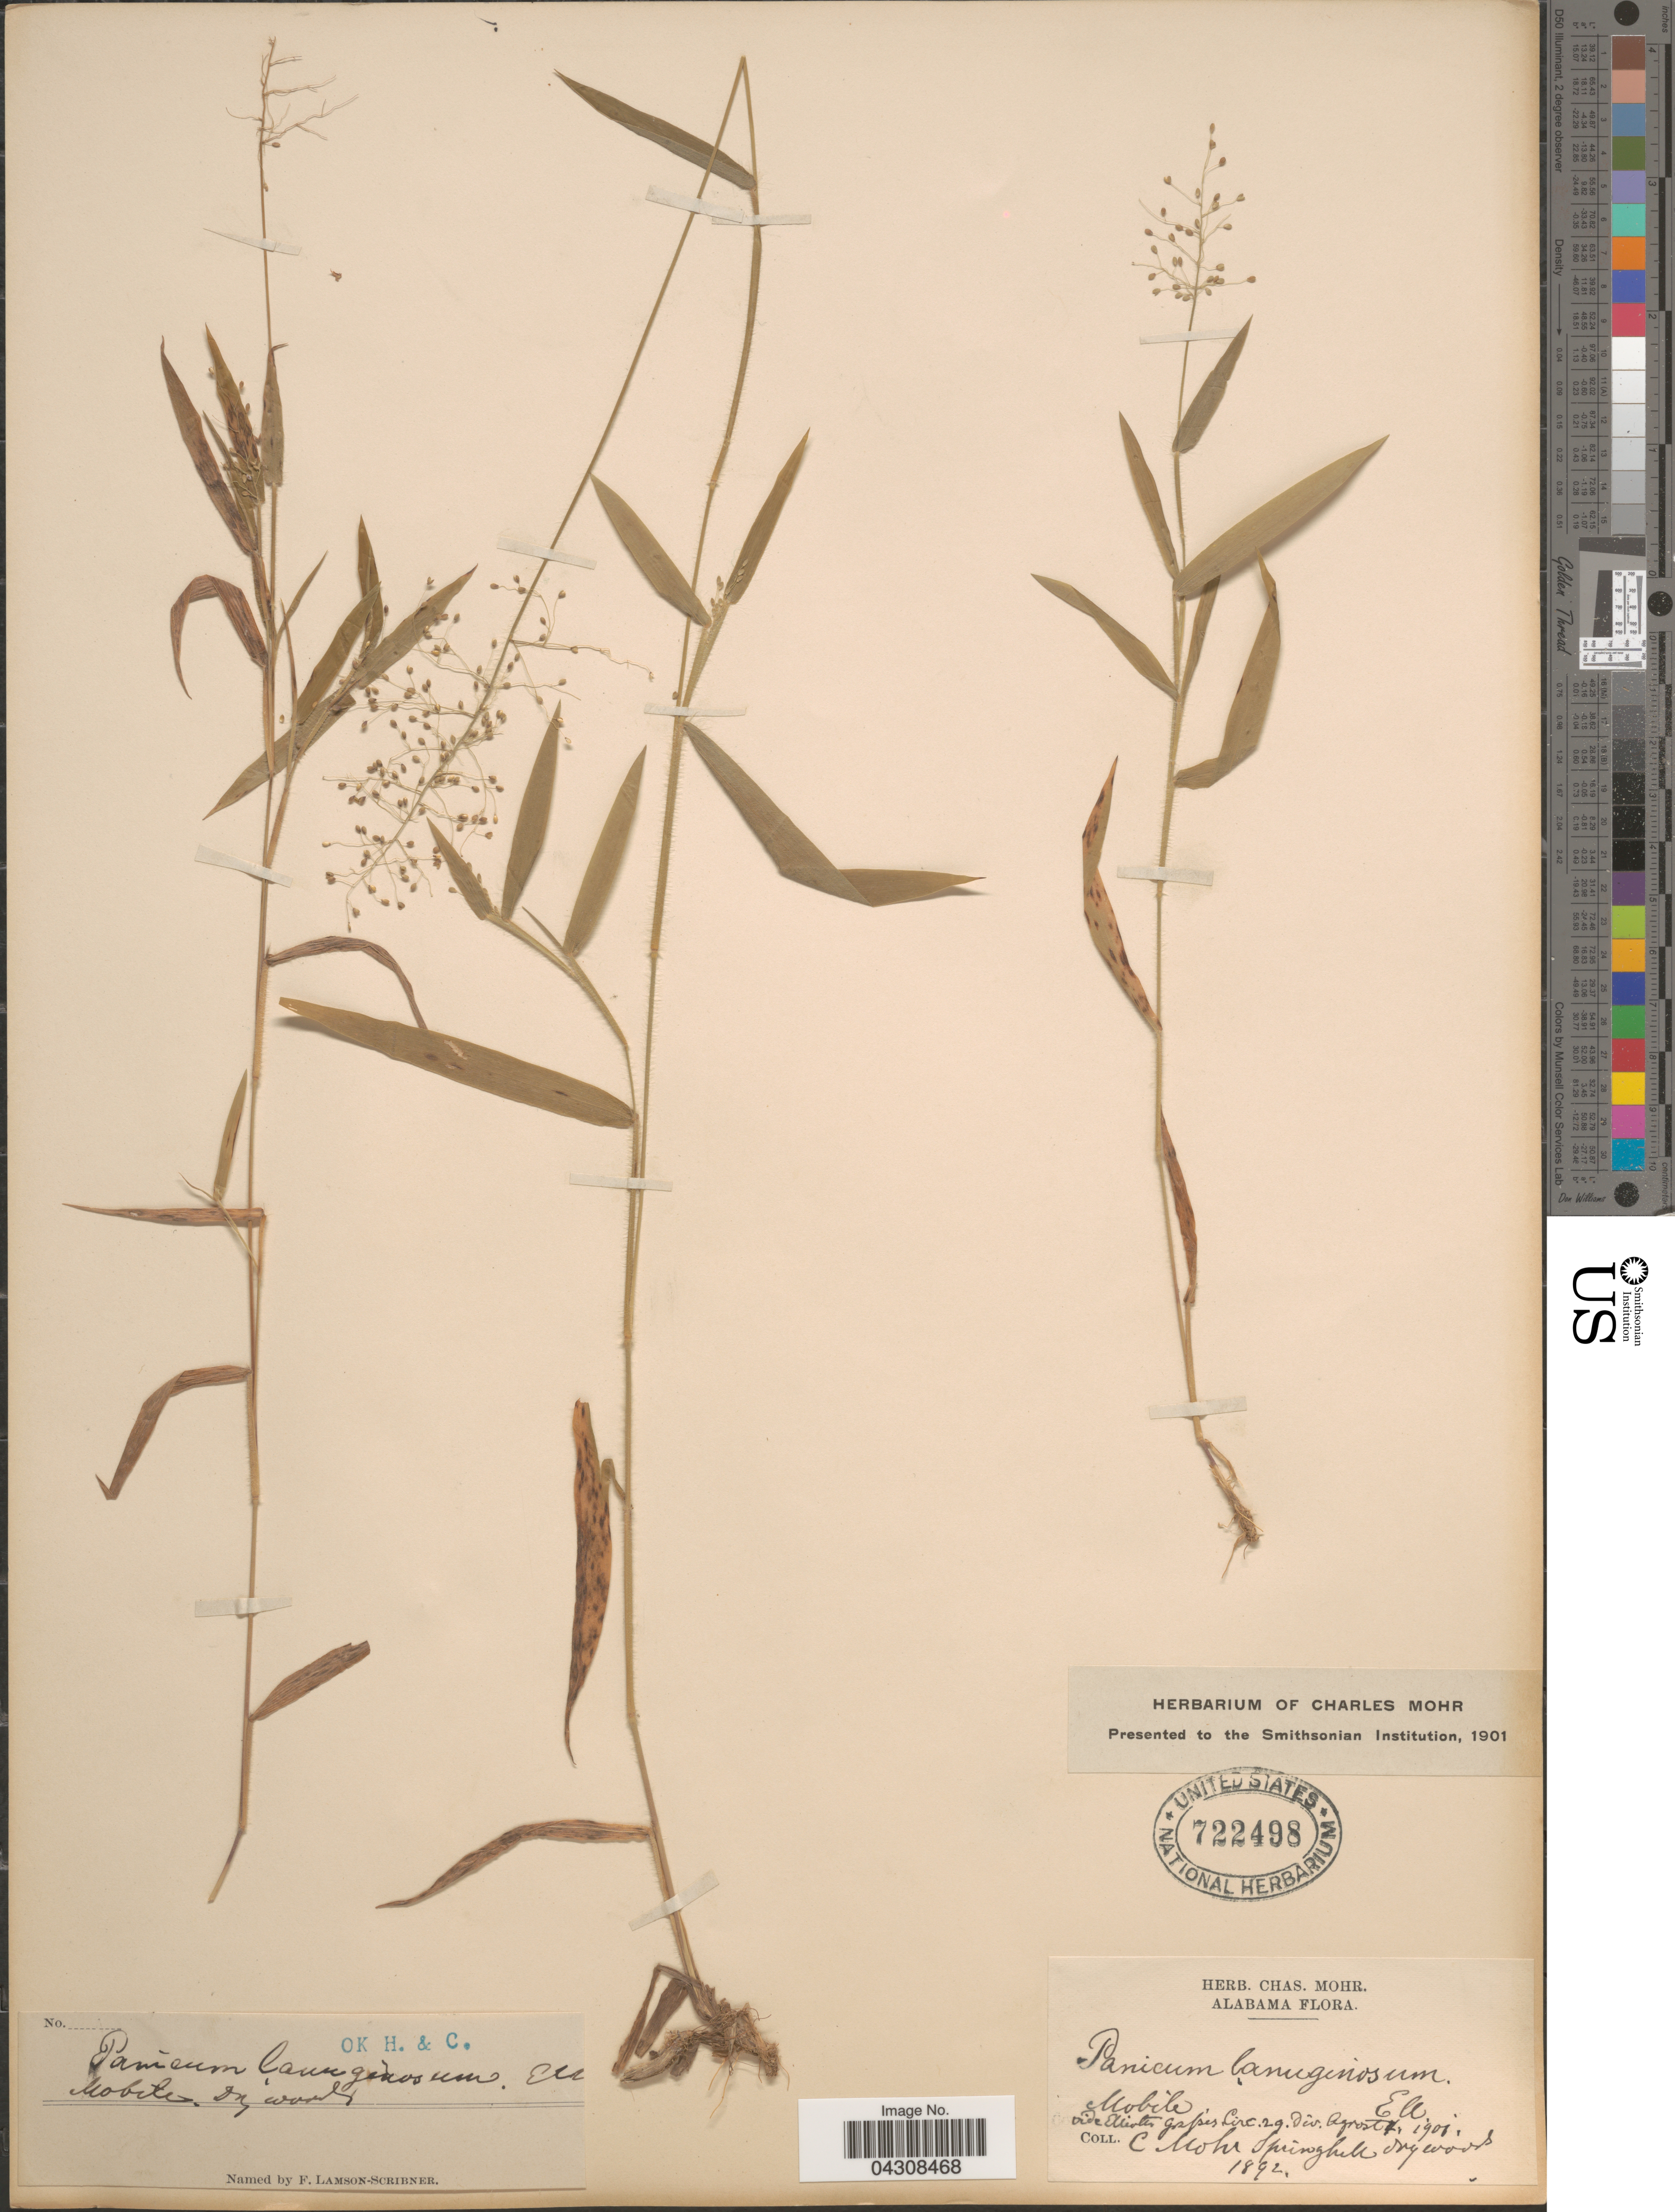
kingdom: Plantae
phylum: Tracheophyta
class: Liliopsida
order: Poales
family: Poaceae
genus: Dichanthelium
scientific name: Dichanthelium acuminatum var. acuminatum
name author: (Sw.) Gould & C.A. Clark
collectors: Mohr, C. T. (herbarium)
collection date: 1892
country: United States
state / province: Alabama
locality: Mobile.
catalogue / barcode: US 722498